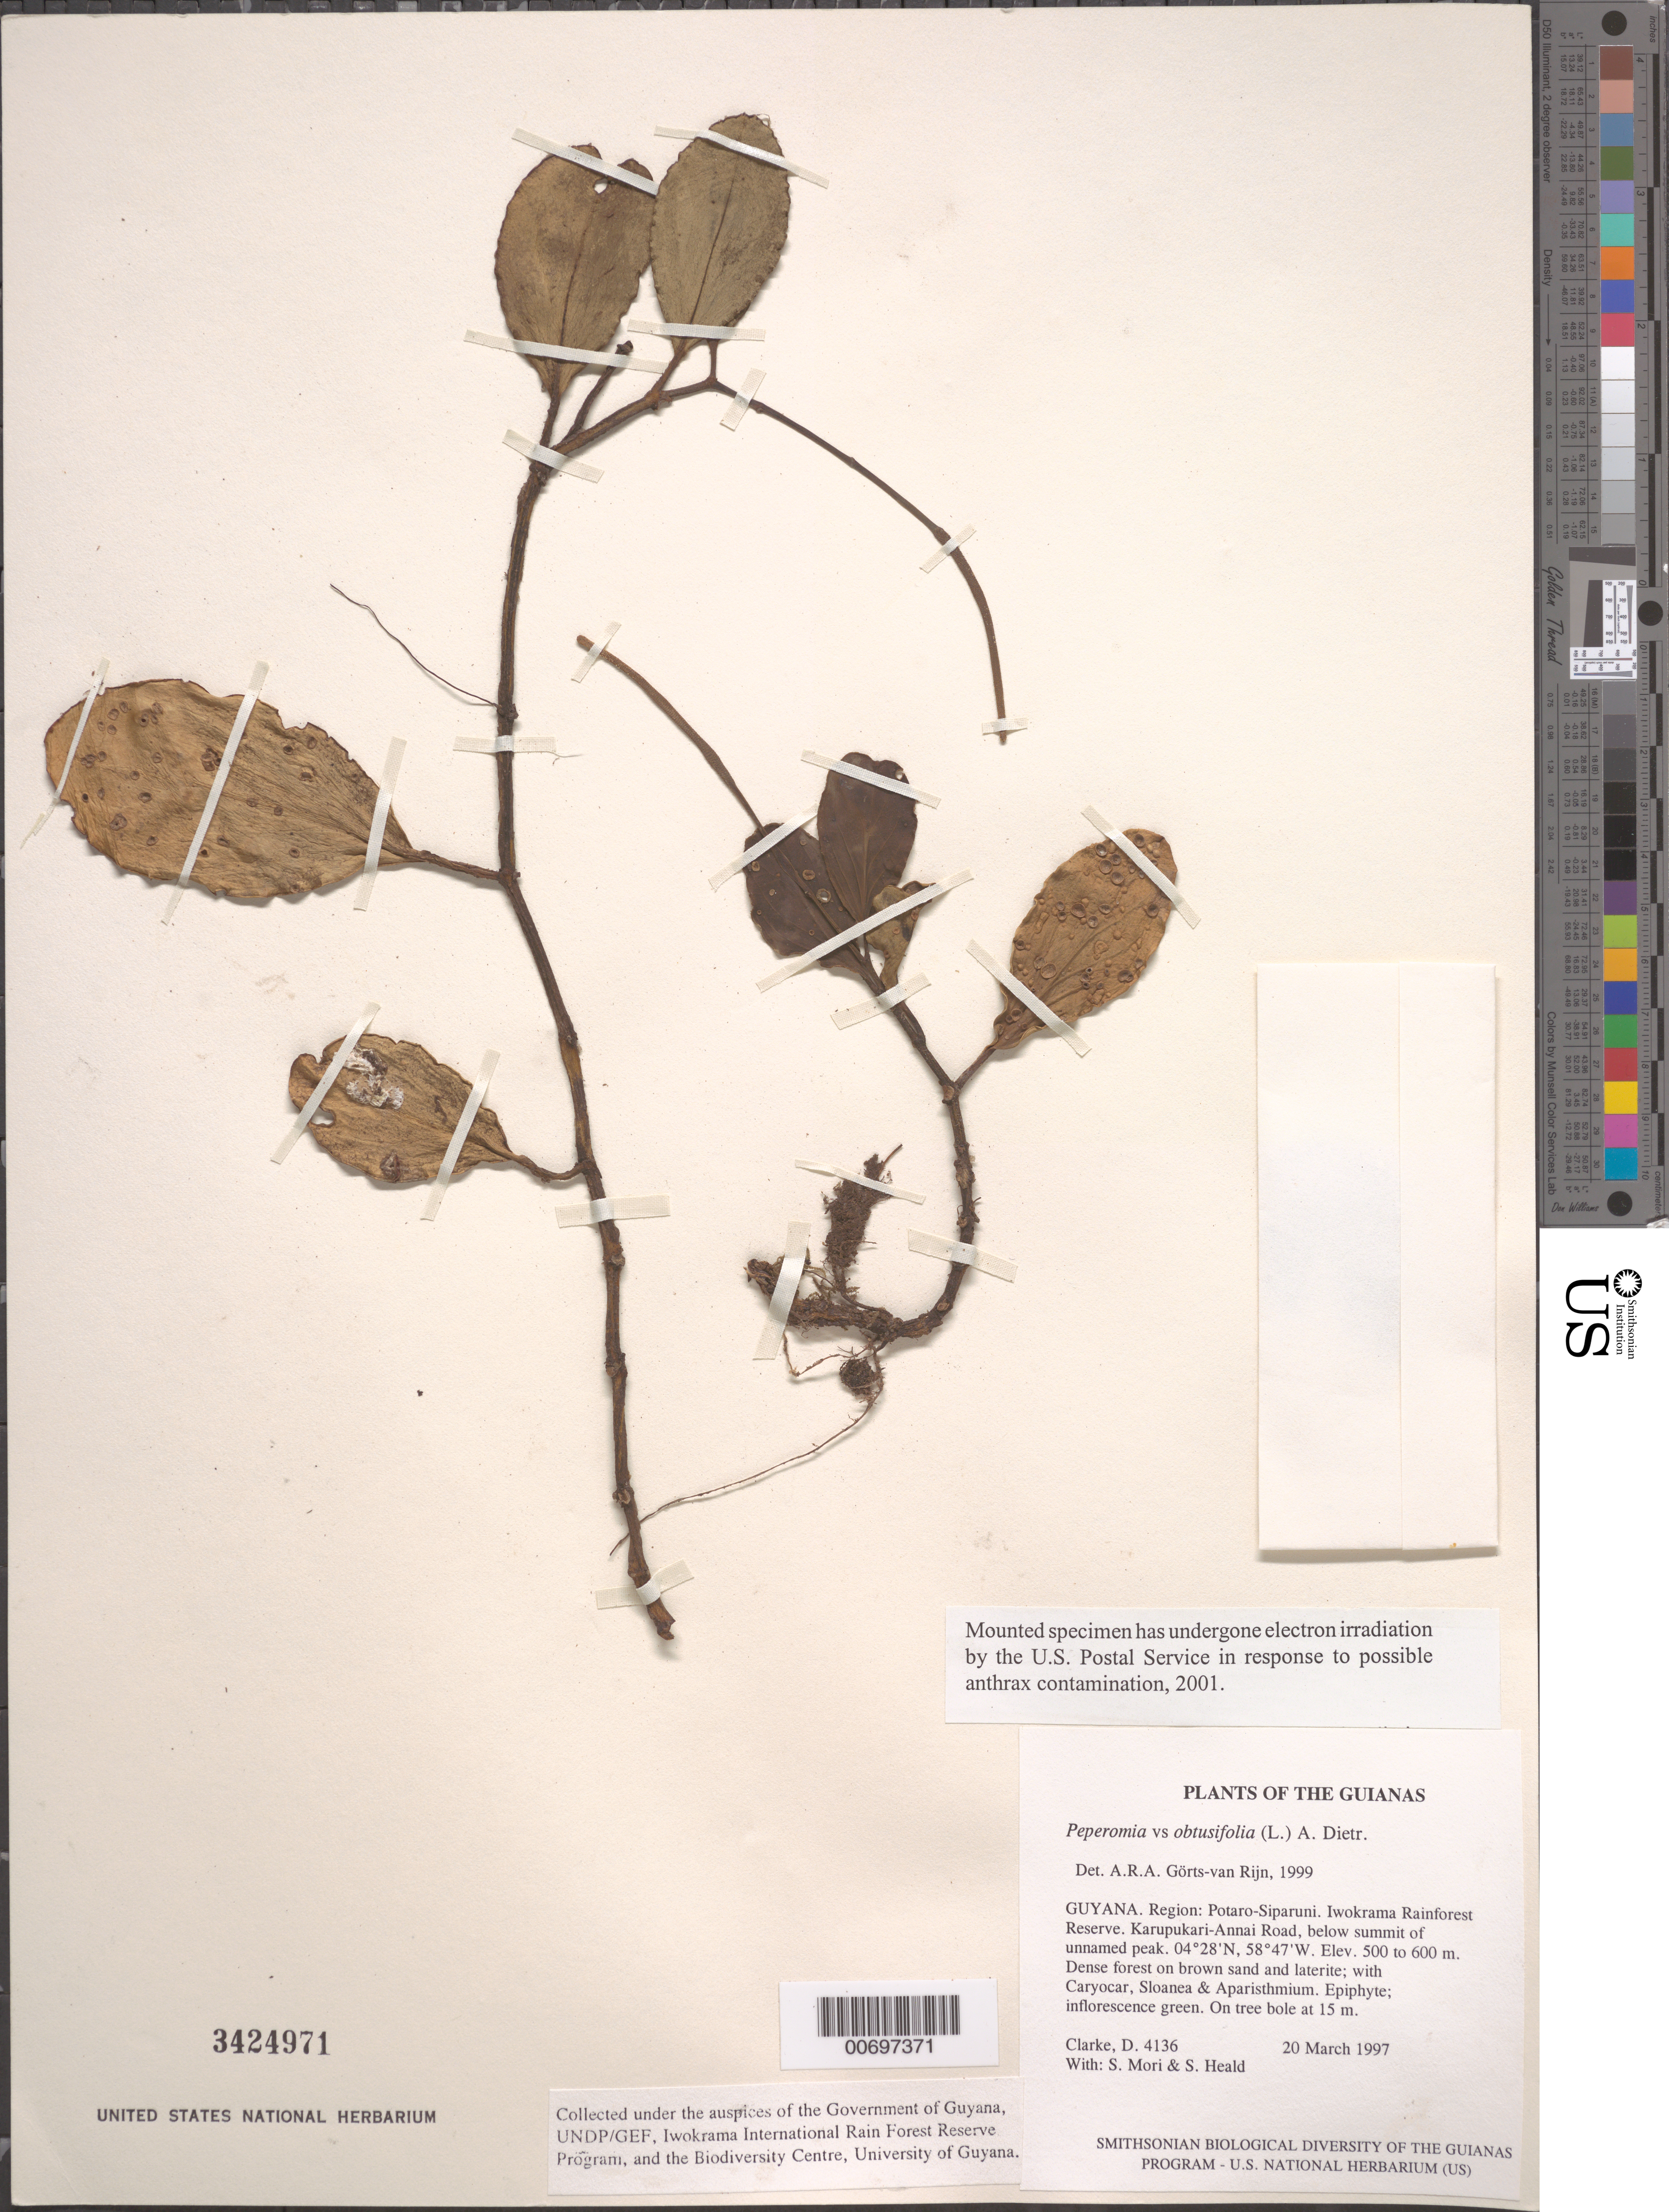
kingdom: Plantae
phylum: Tracheophyta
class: Magnoliopsida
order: Piperales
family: Piperaceae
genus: Peperomia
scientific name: Peperomia obtusifolia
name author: (L.) A. Dietr.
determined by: Görts-van Rijn, A. R. A.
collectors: H. D. Clarke, S. Mori & S. Heald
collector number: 4136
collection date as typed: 20 March 1997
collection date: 1997-03-20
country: Guyana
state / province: Potaro-Siparuni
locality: Iwokrama Rainforest Reserve. Karupukari-Annai Road, below summit of unnamed peak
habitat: Dense forest on brown sand and laterite; with Caryocar, Sloanea & Aparisthmium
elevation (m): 500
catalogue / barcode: US 3424971